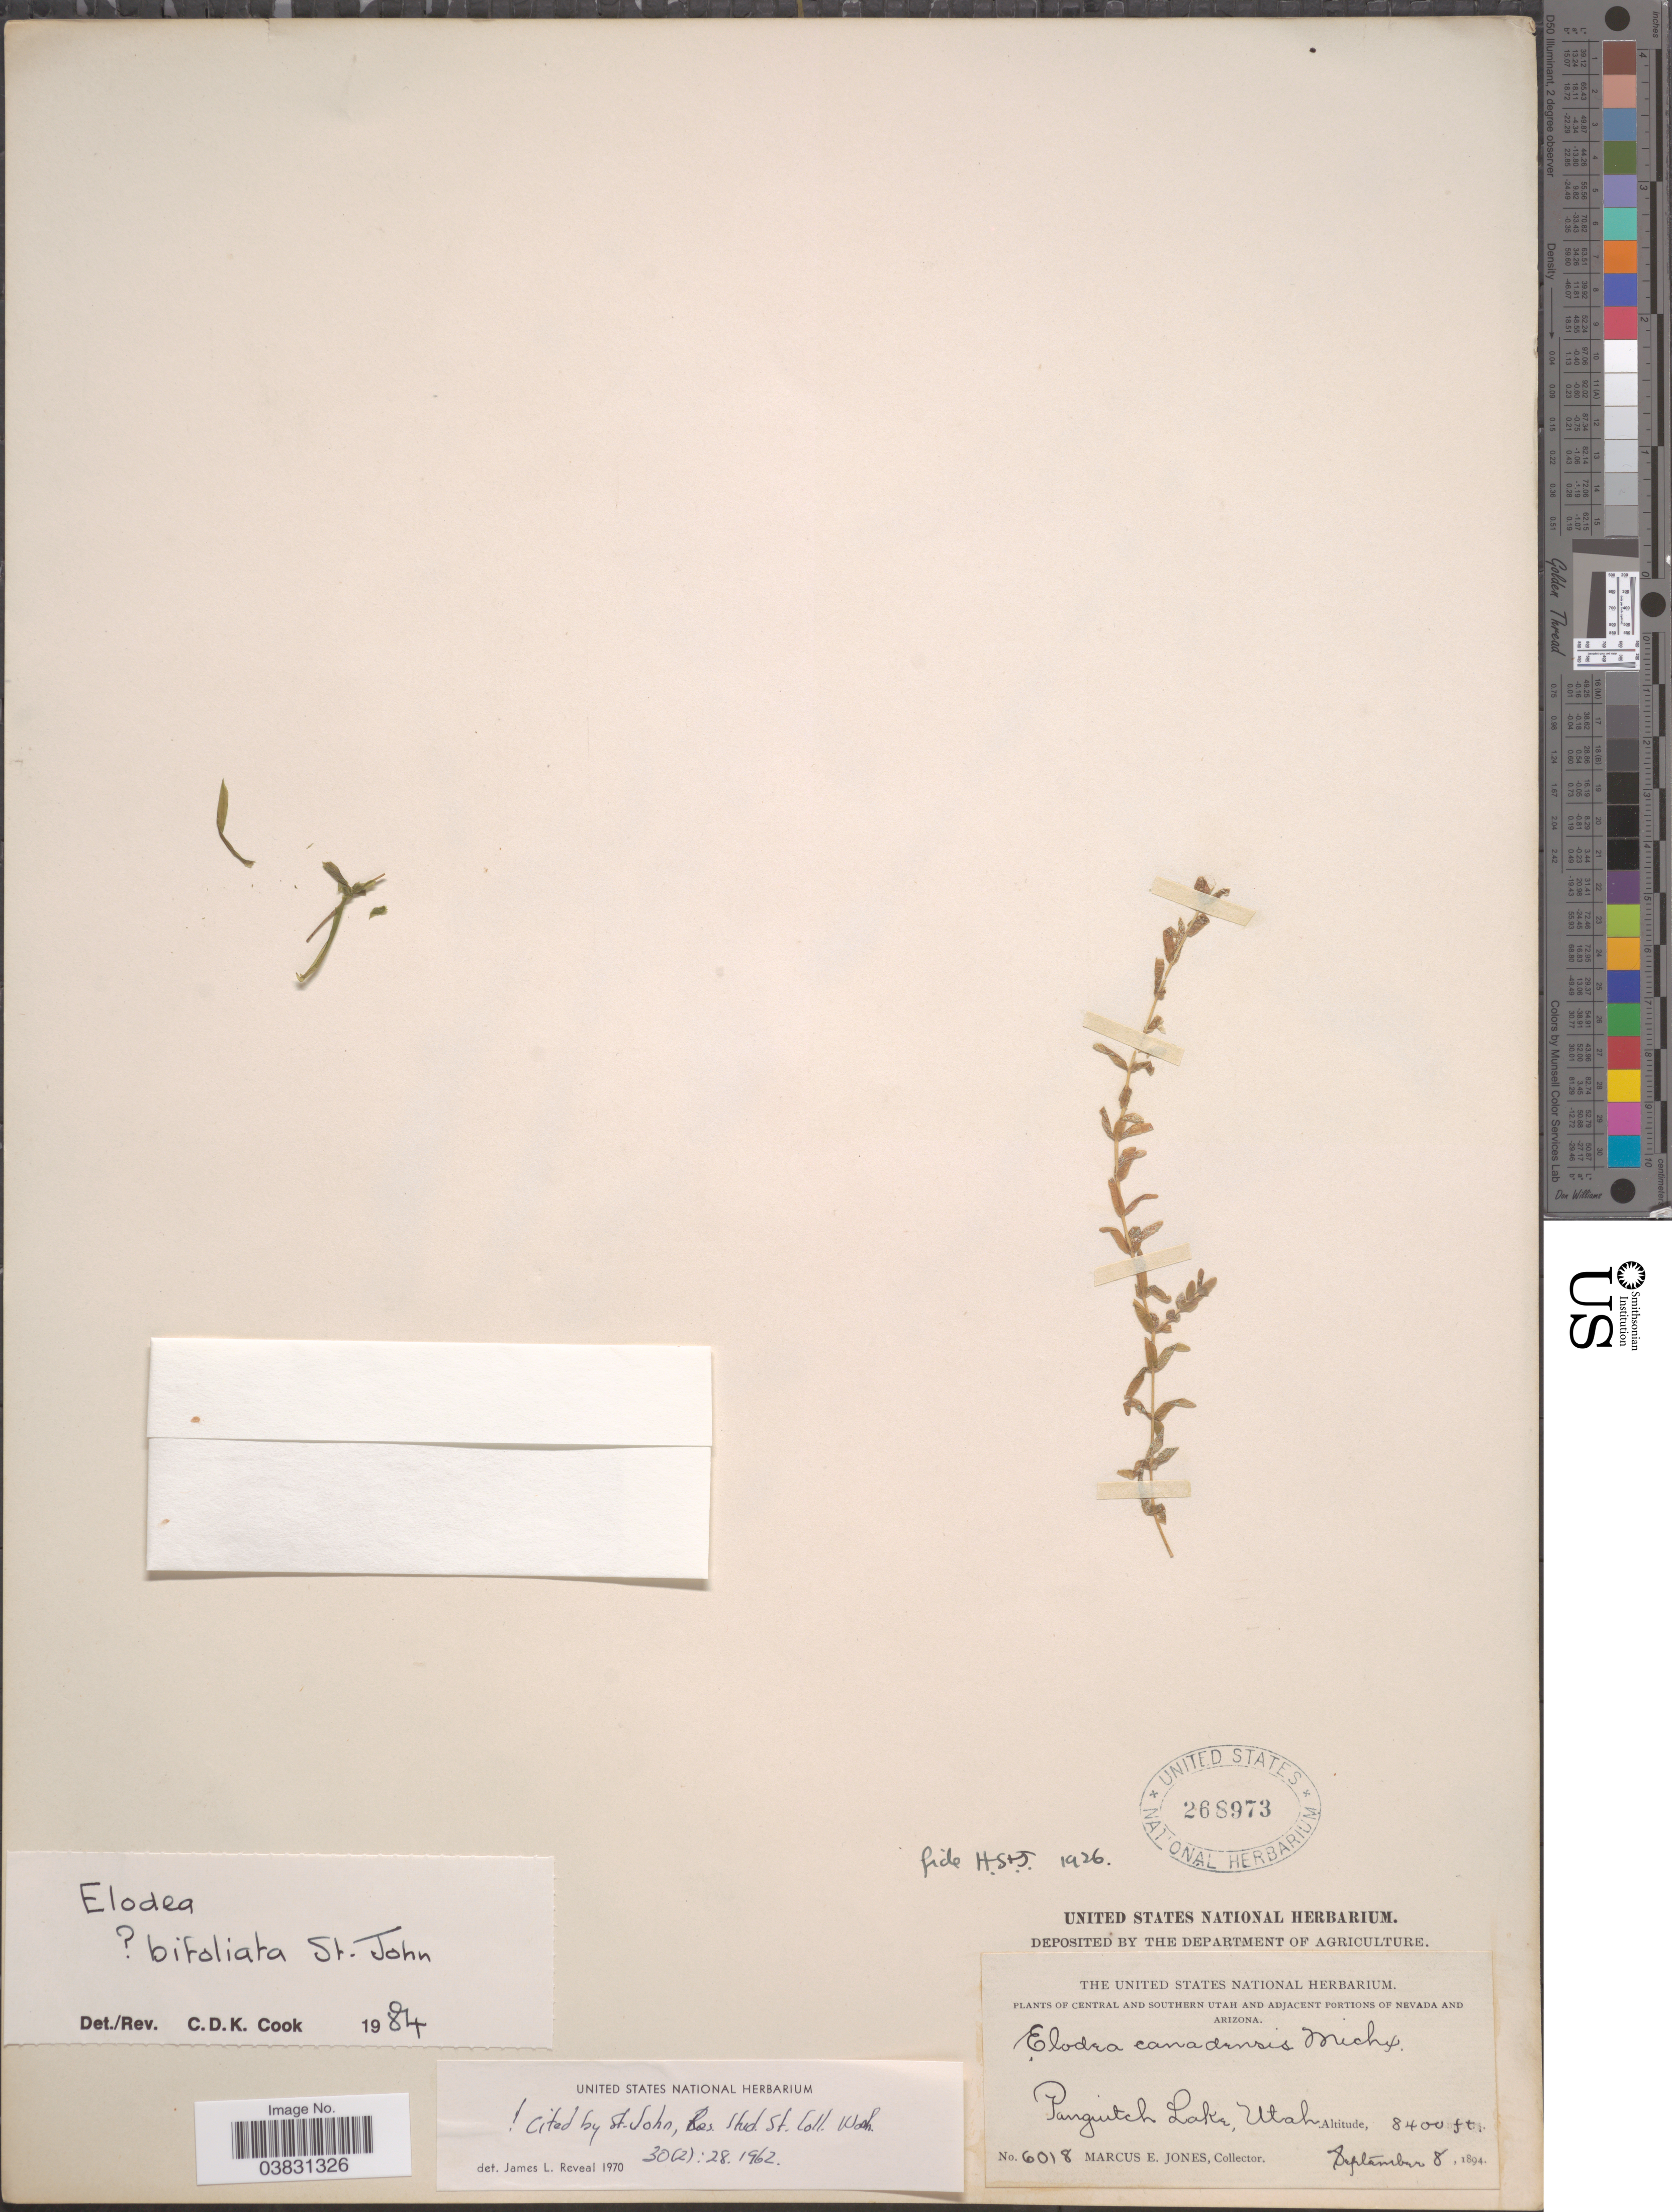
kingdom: Plantae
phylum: Tracheophyta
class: Liliopsida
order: Alismatales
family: Hydrocharitaceae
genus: Elodea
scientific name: Elodea bifoliata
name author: H. St. John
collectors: M. E. Jones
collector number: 6018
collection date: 1894-09-08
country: United States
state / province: Utah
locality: Central and Southern Utah. Panguitch Lake.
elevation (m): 2560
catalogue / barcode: US 268973